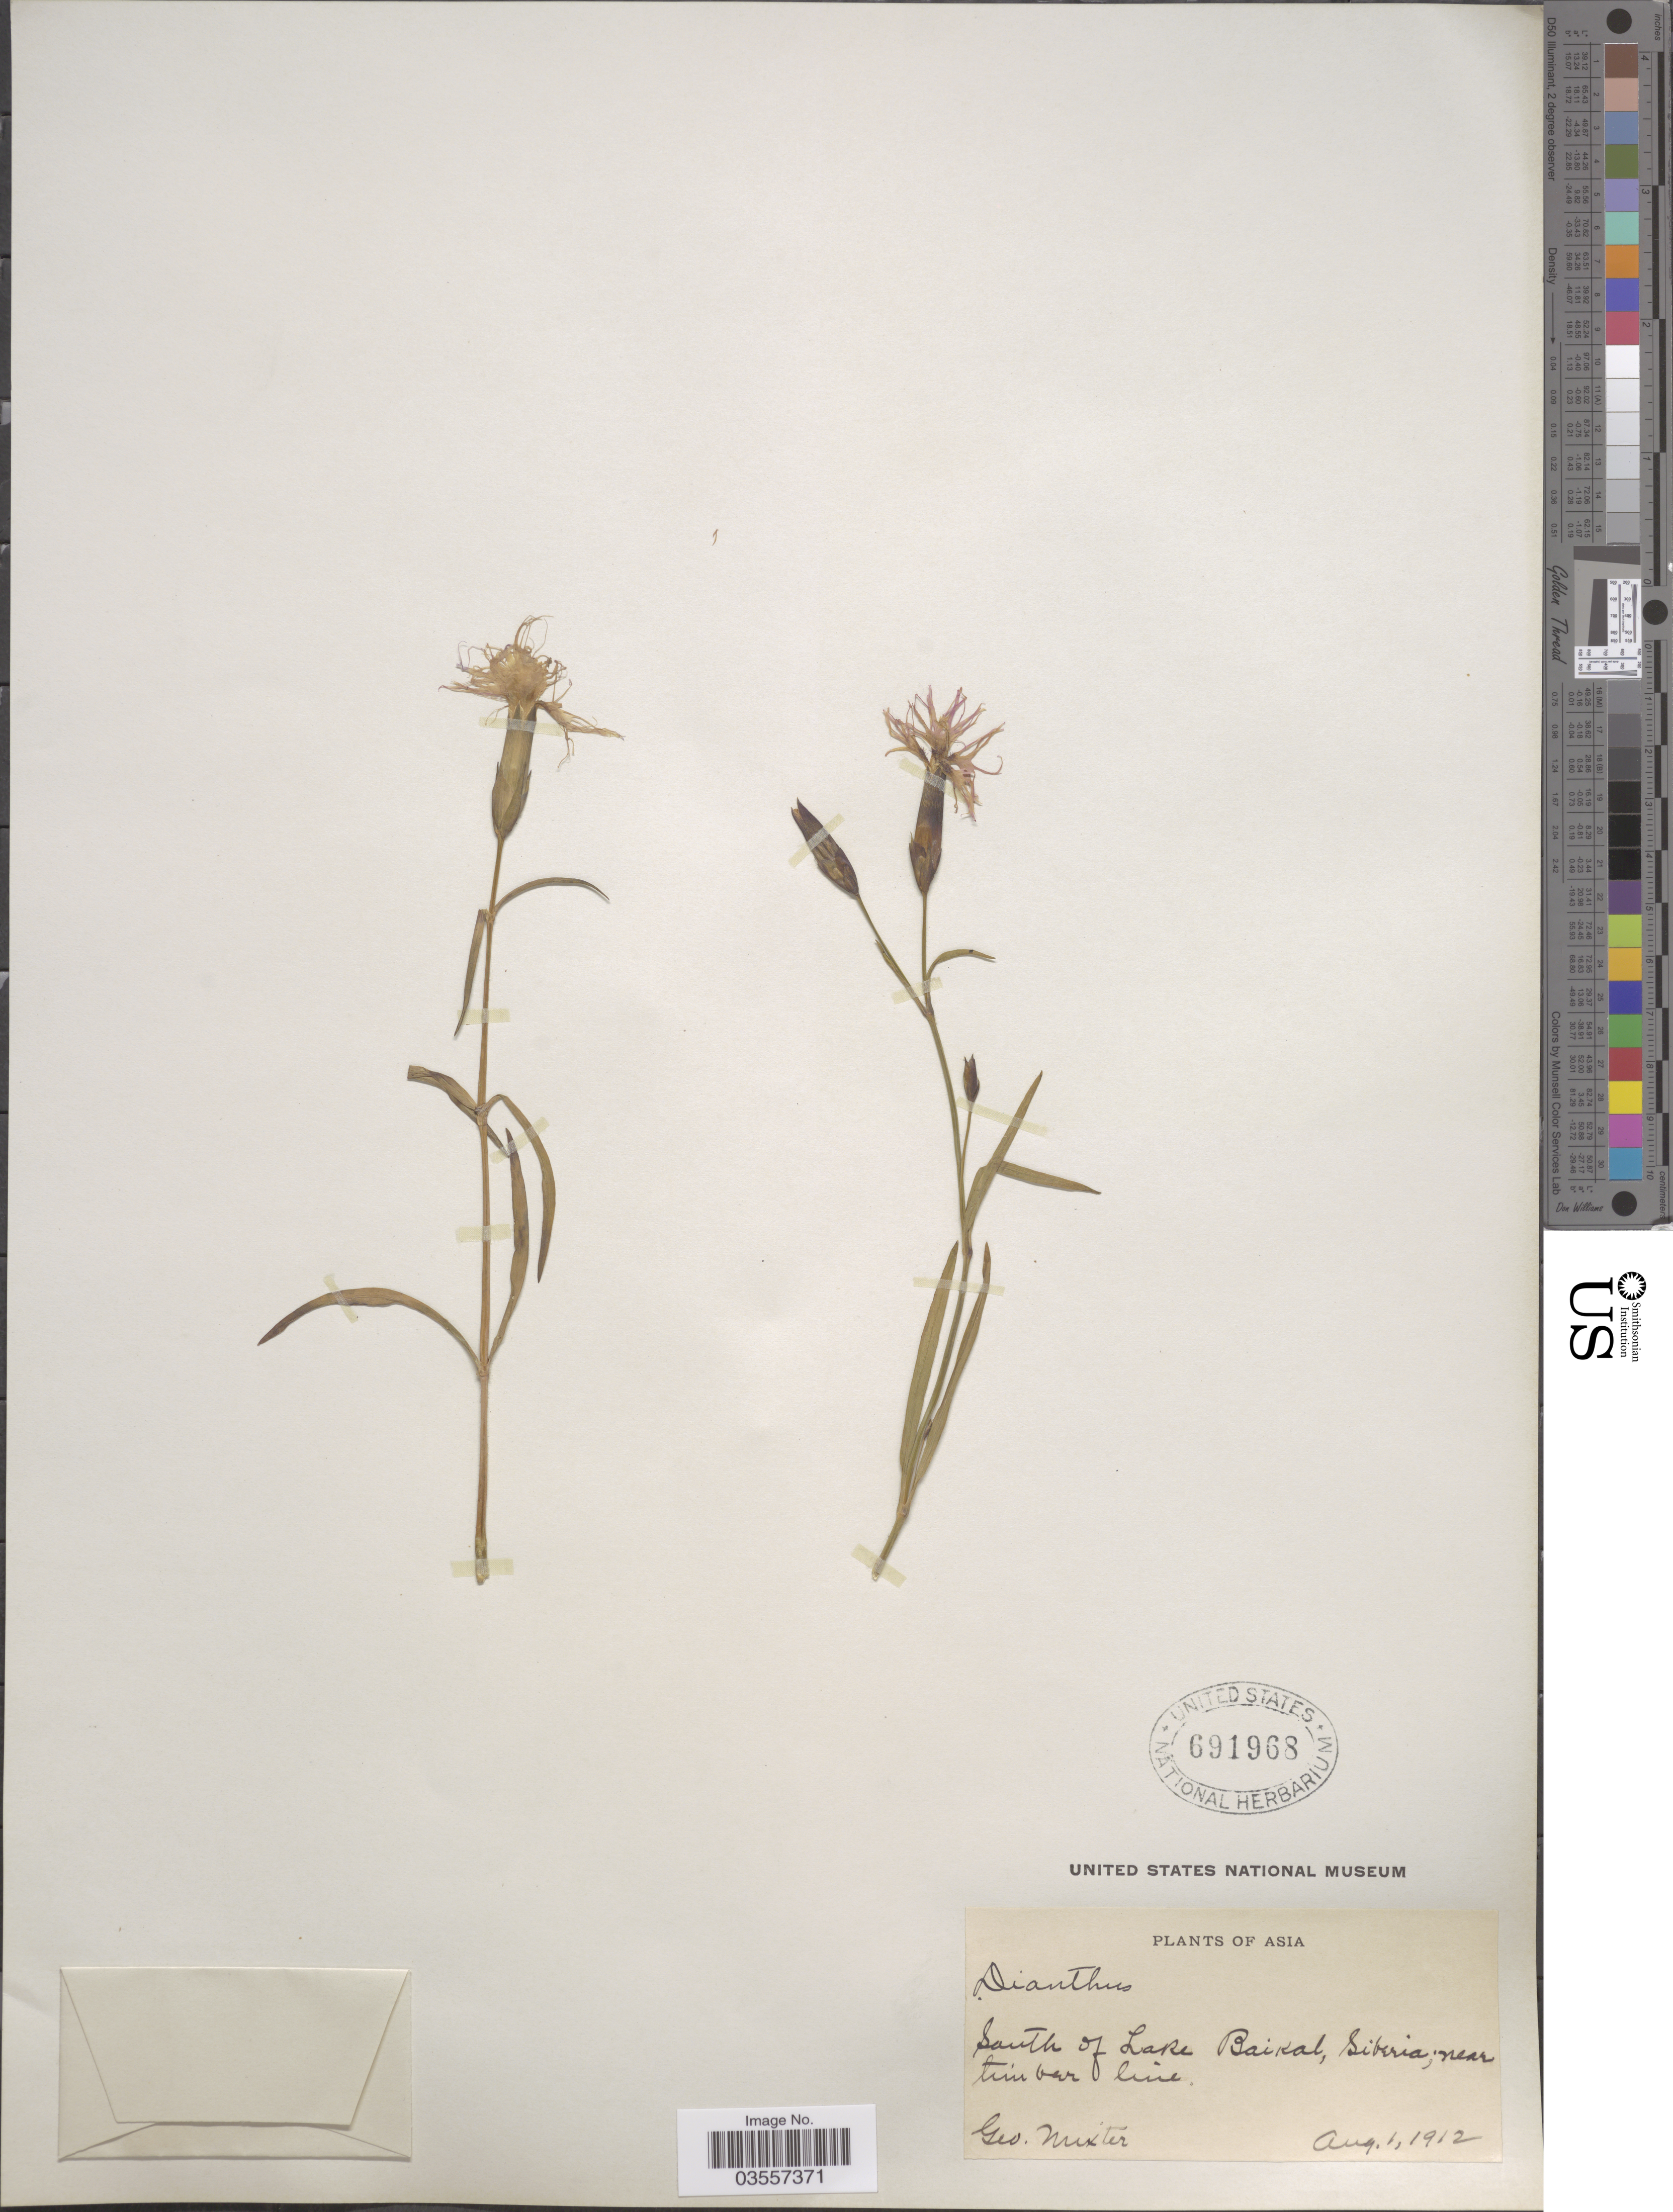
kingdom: Plantae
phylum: Tracheophyta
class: Magnoliopsida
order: Caryophyllales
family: Caryophyllaceae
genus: Dianthus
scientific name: Dianthus sp.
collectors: G. Mixter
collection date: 1912-08-01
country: Russian Federation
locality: Asia. South of Lake Baikal, Siberia; near timber line.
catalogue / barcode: US 691968